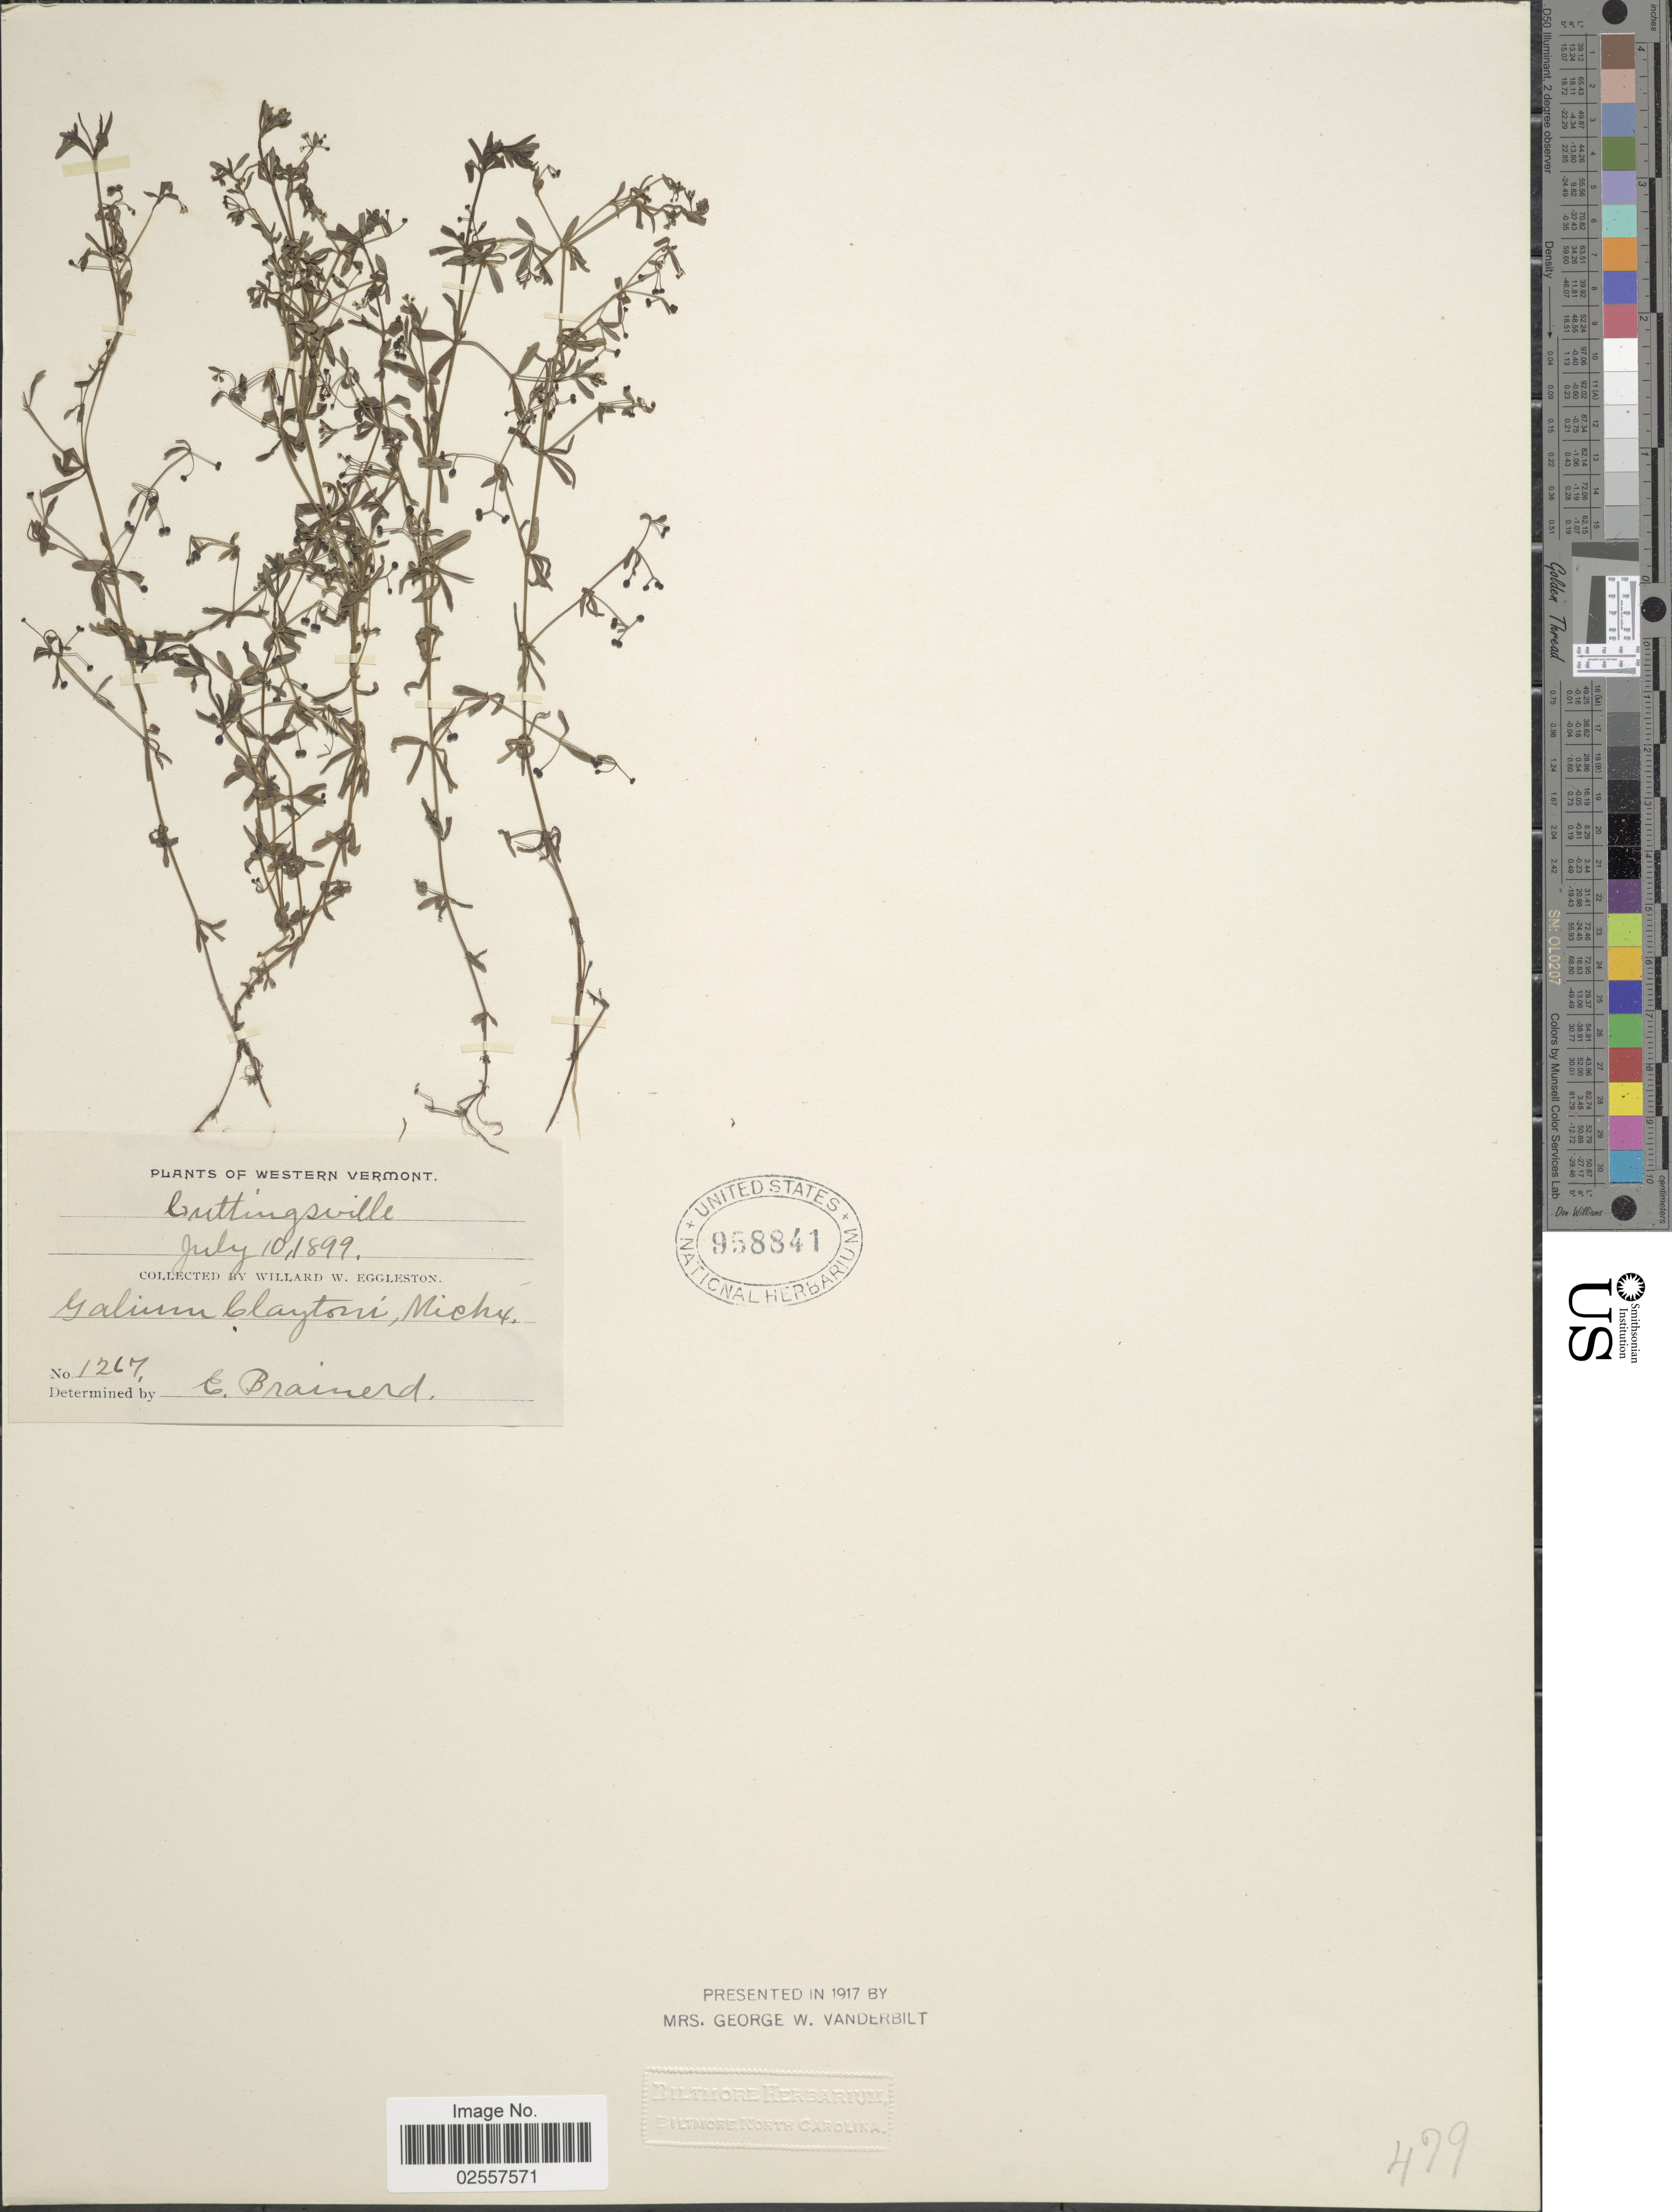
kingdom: Plantae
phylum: Tracheophyta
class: Magnoliopsida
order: Gentianales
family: Rubiaceae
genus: Galium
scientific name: Galium claytoni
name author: Michx.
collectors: W. W. Eggleston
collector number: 1267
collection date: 1899-07-10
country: United States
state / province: Vermont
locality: Western Vermont, Cuttingsville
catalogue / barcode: US 958841